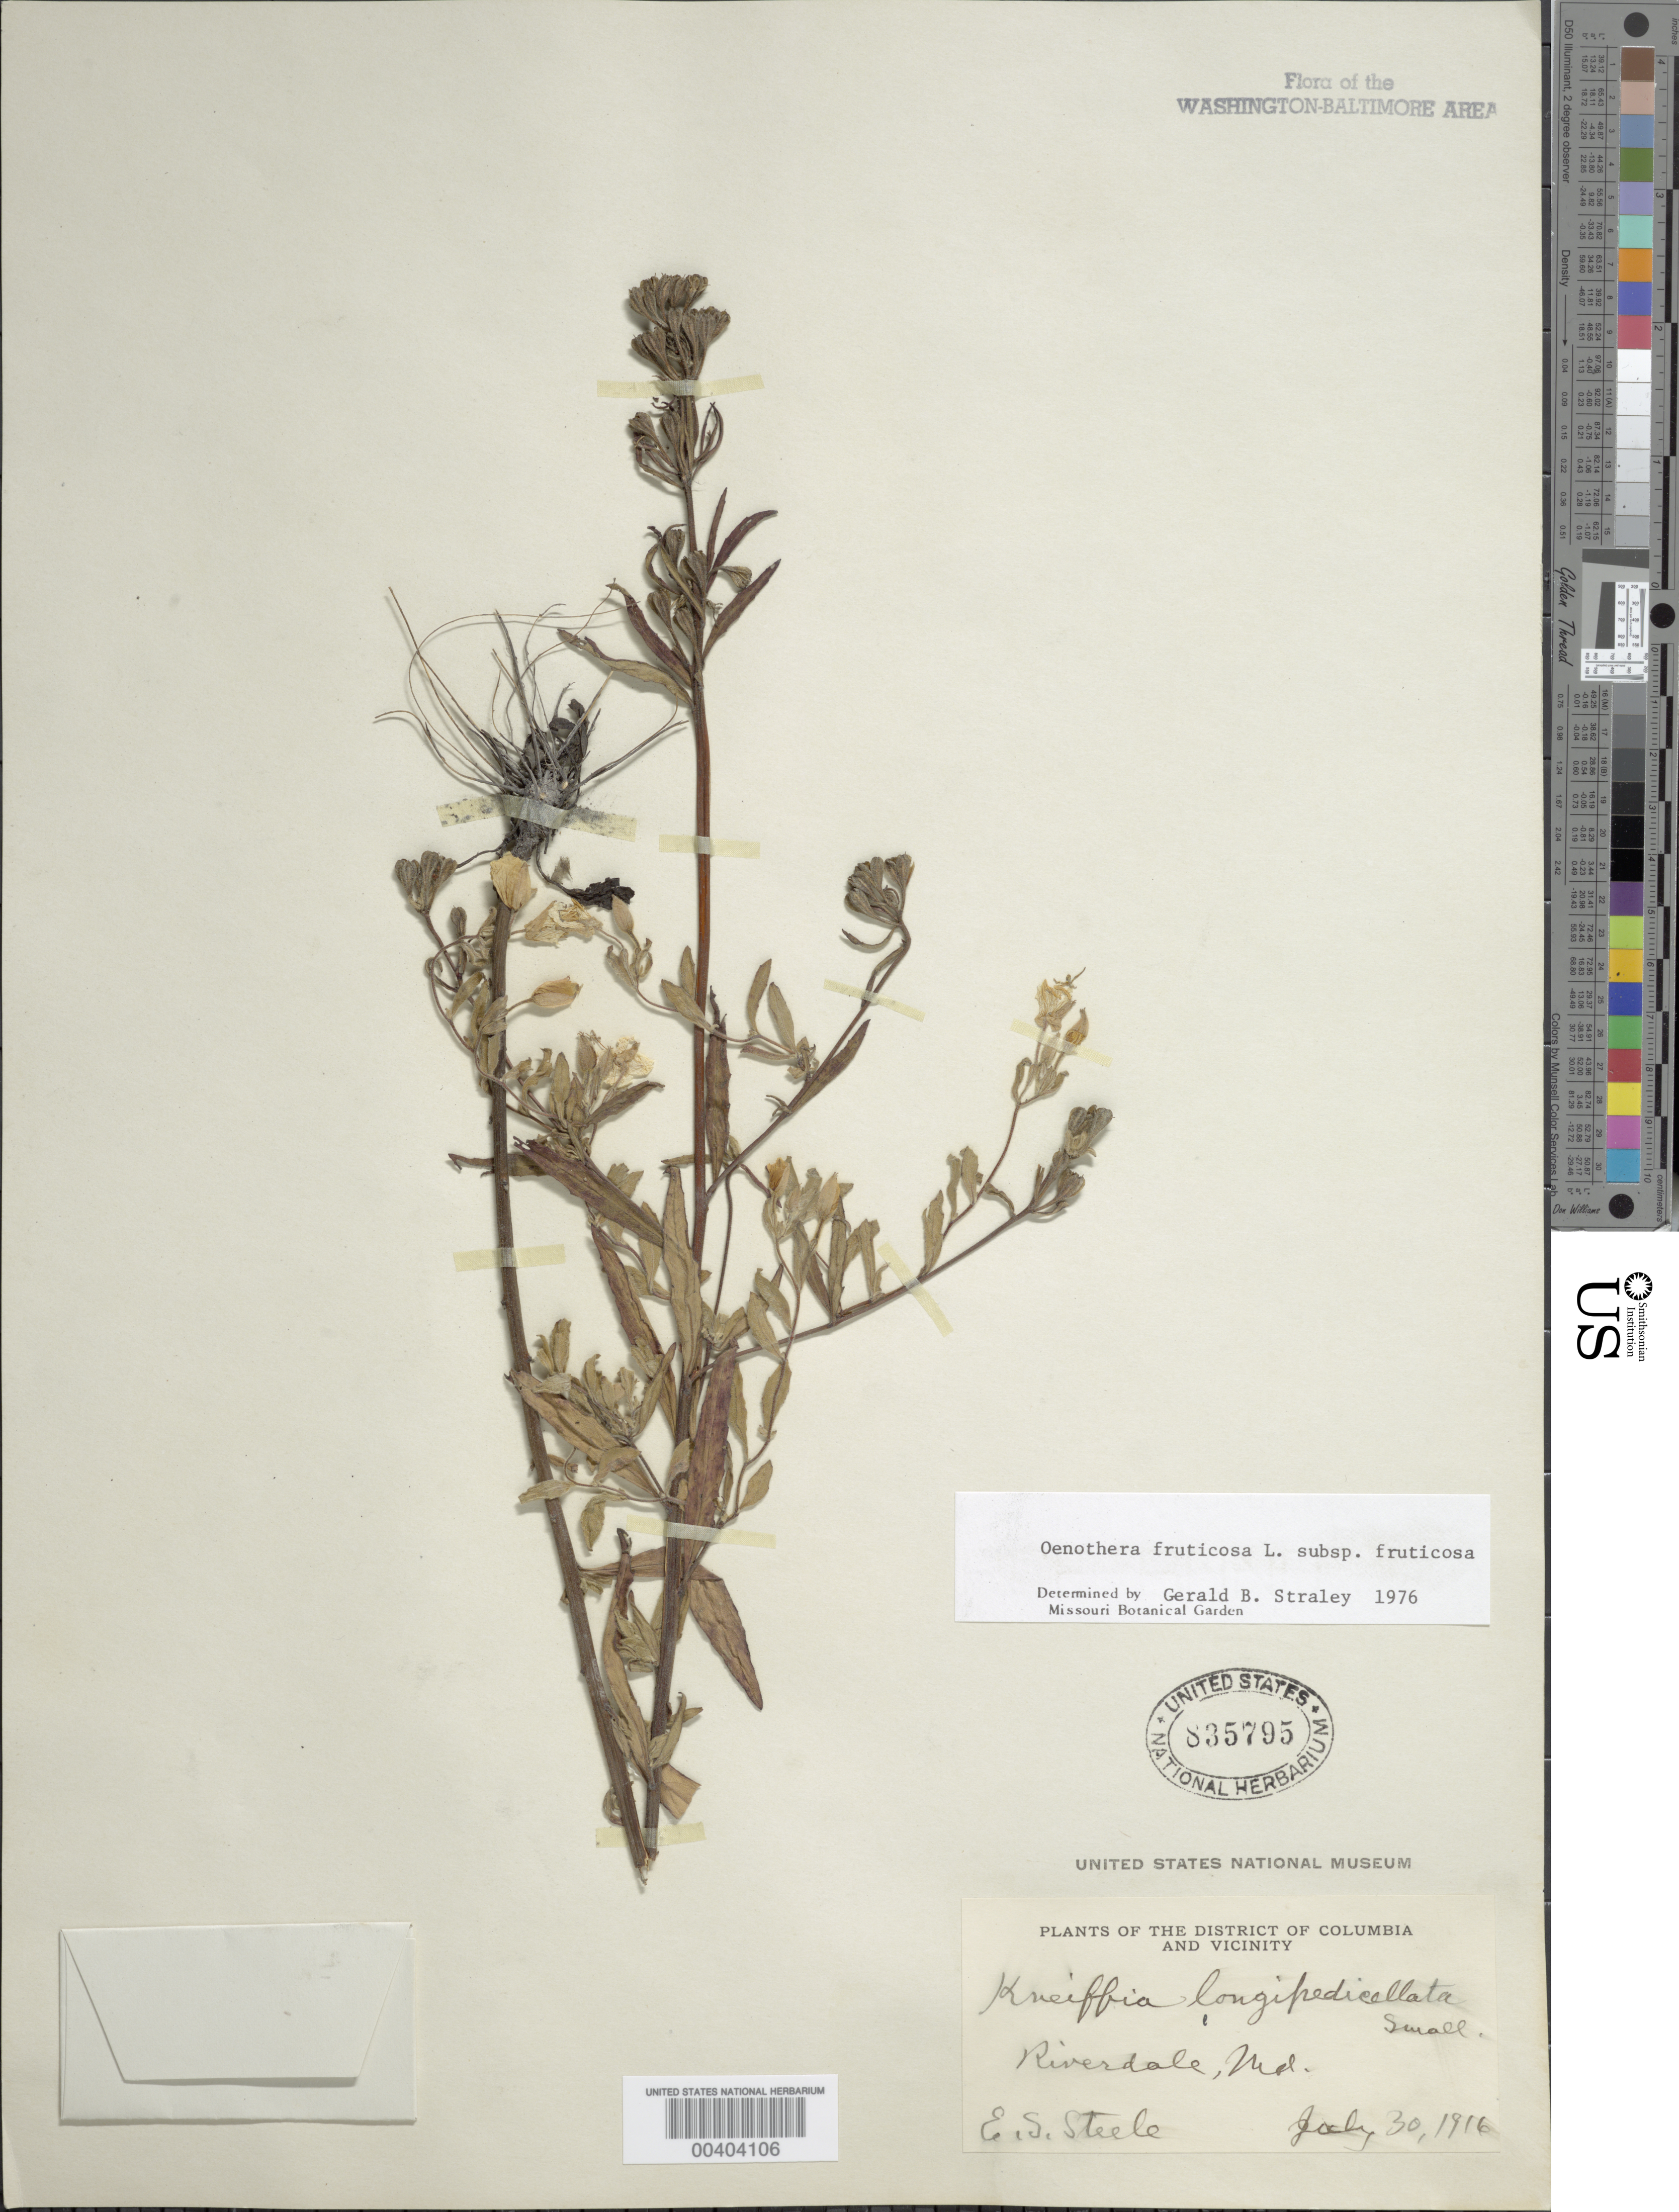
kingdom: Plantae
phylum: Tracheophyta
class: Magnoliopsida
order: Myrtales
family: Onagraceae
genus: Oenothera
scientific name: Oenothera fruticosa subsp. fruticosa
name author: L.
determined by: Straley, G. B.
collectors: E. Steele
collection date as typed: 30 Jul 1916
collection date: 1916-07-30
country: United States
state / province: Maryland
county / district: Prince George's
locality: Riverdale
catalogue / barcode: US 835795